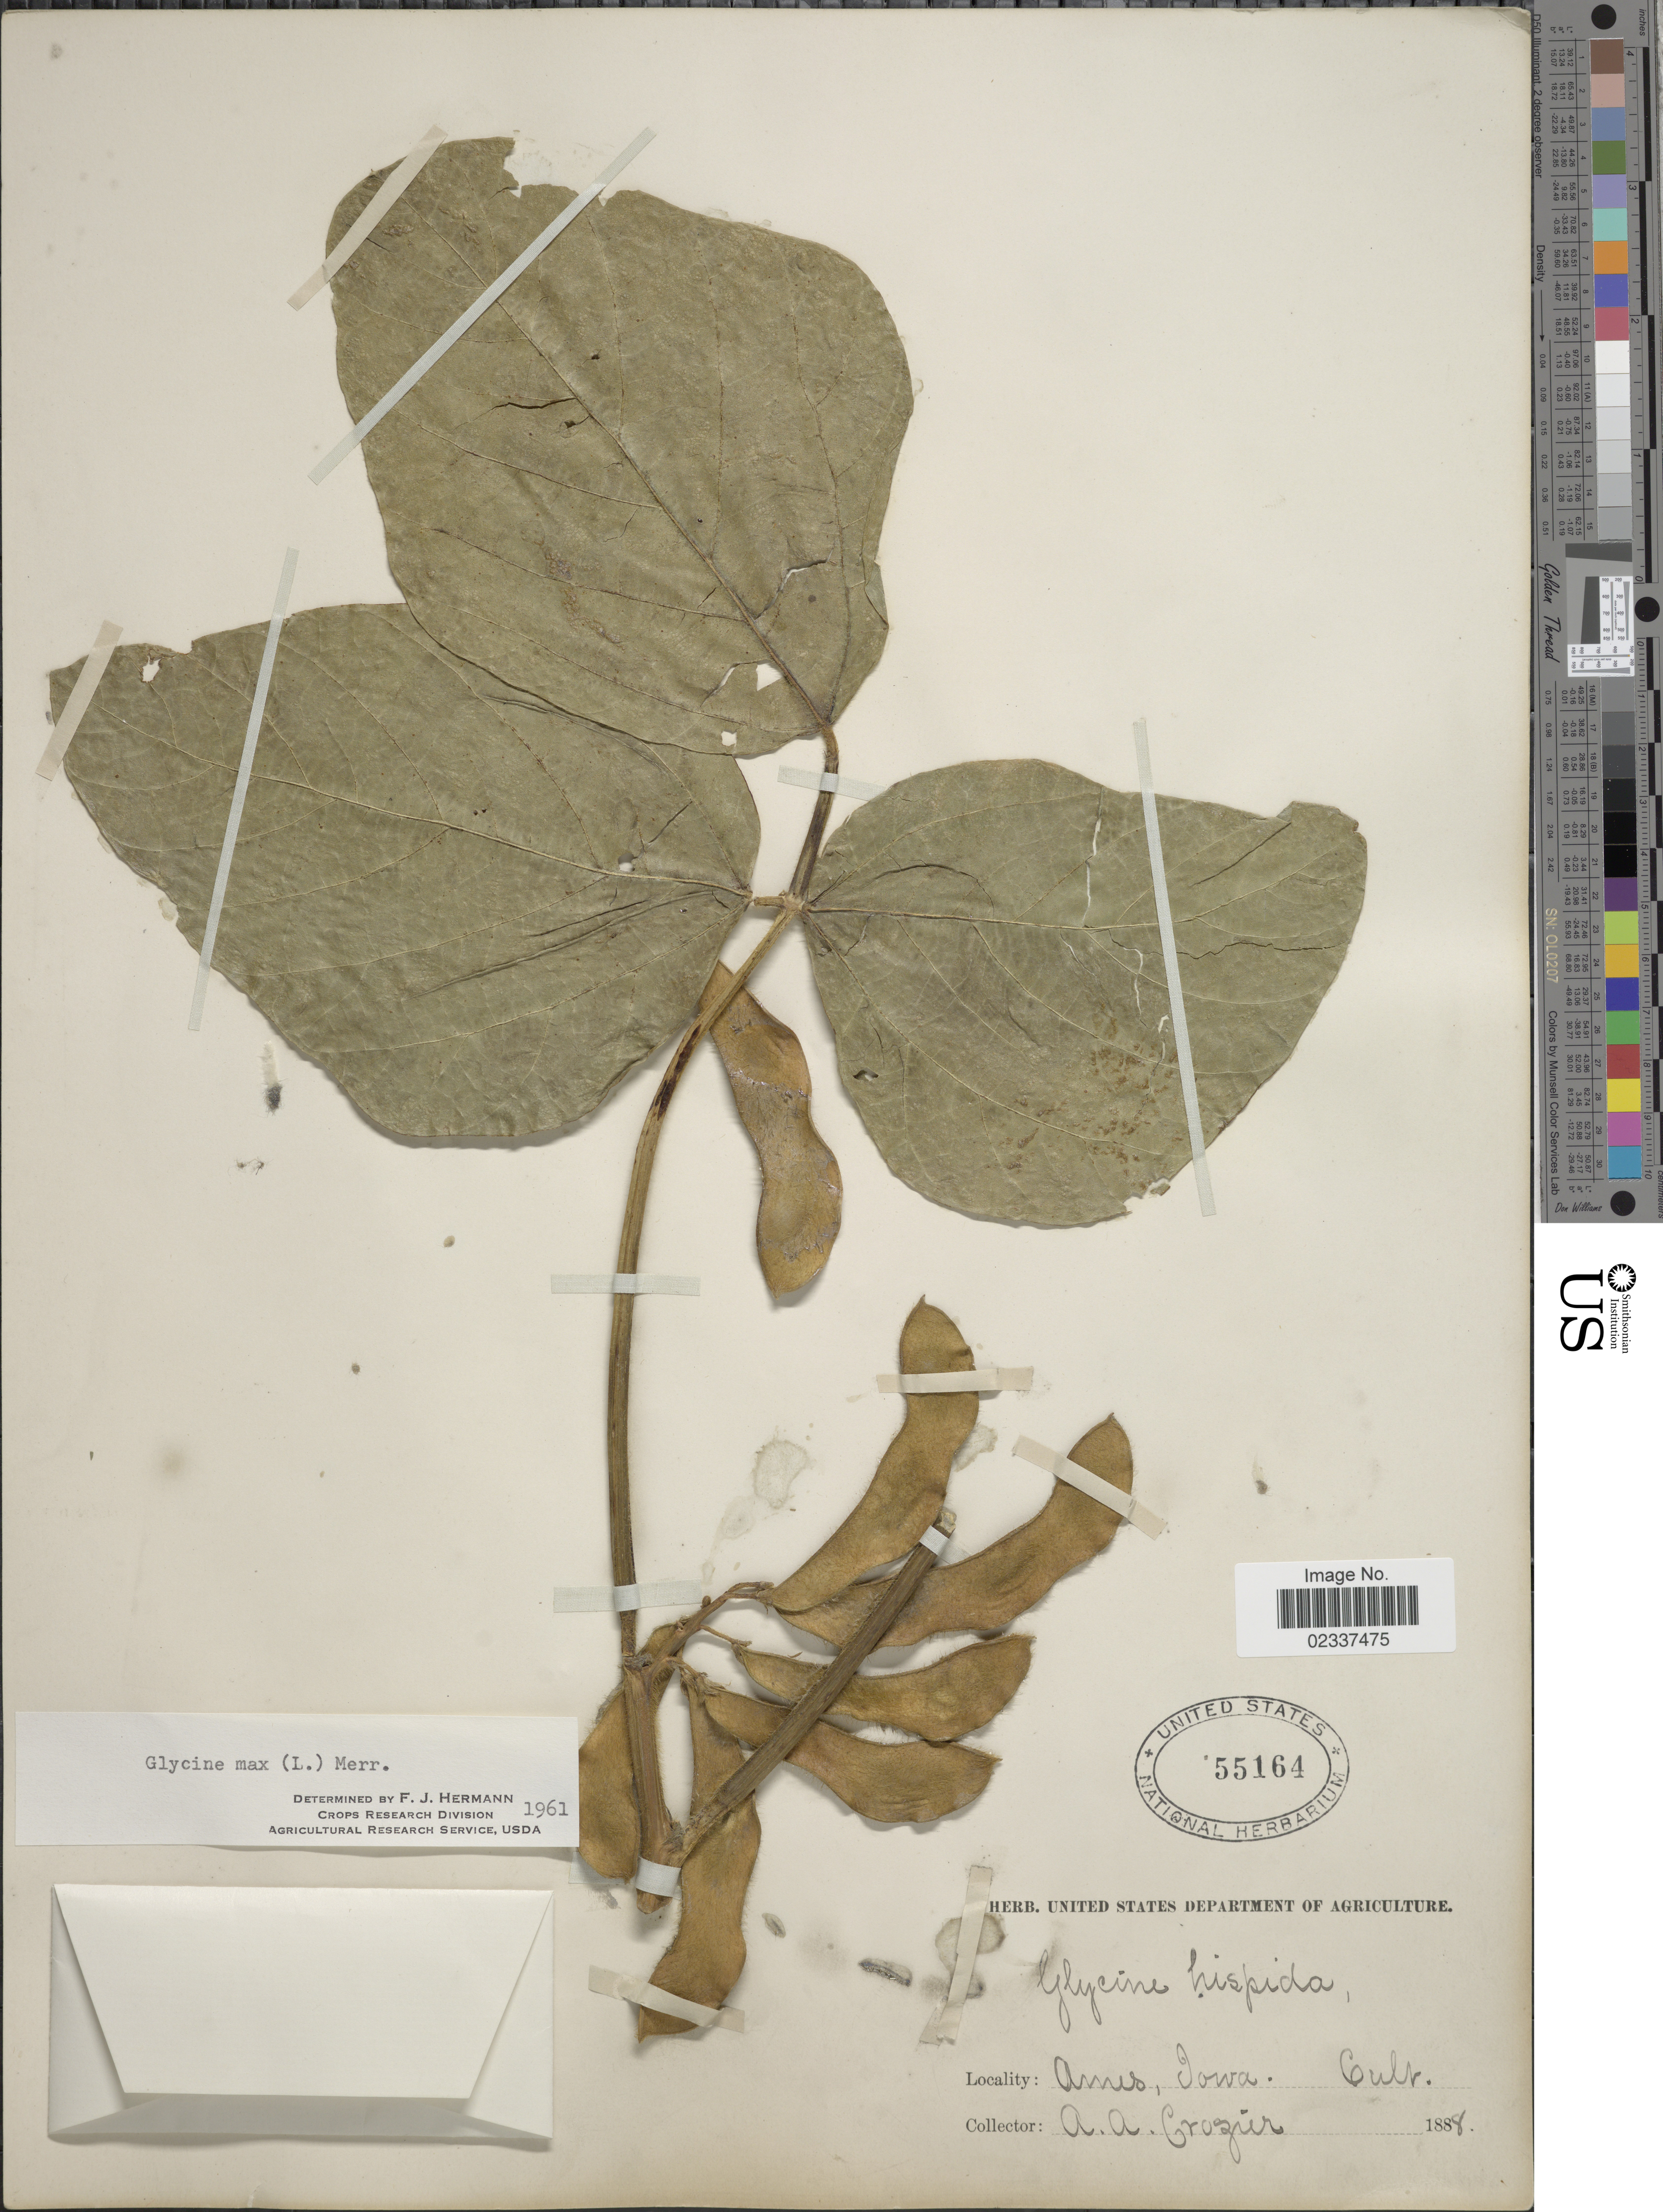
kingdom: Plantae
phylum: Tracheophyta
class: Magnoliopsida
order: Fabales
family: Fabaceae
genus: Glycine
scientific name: Glycine max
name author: (L.) Merr.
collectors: A. Crozier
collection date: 1888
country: United States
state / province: Iowa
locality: Ames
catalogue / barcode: US 55164